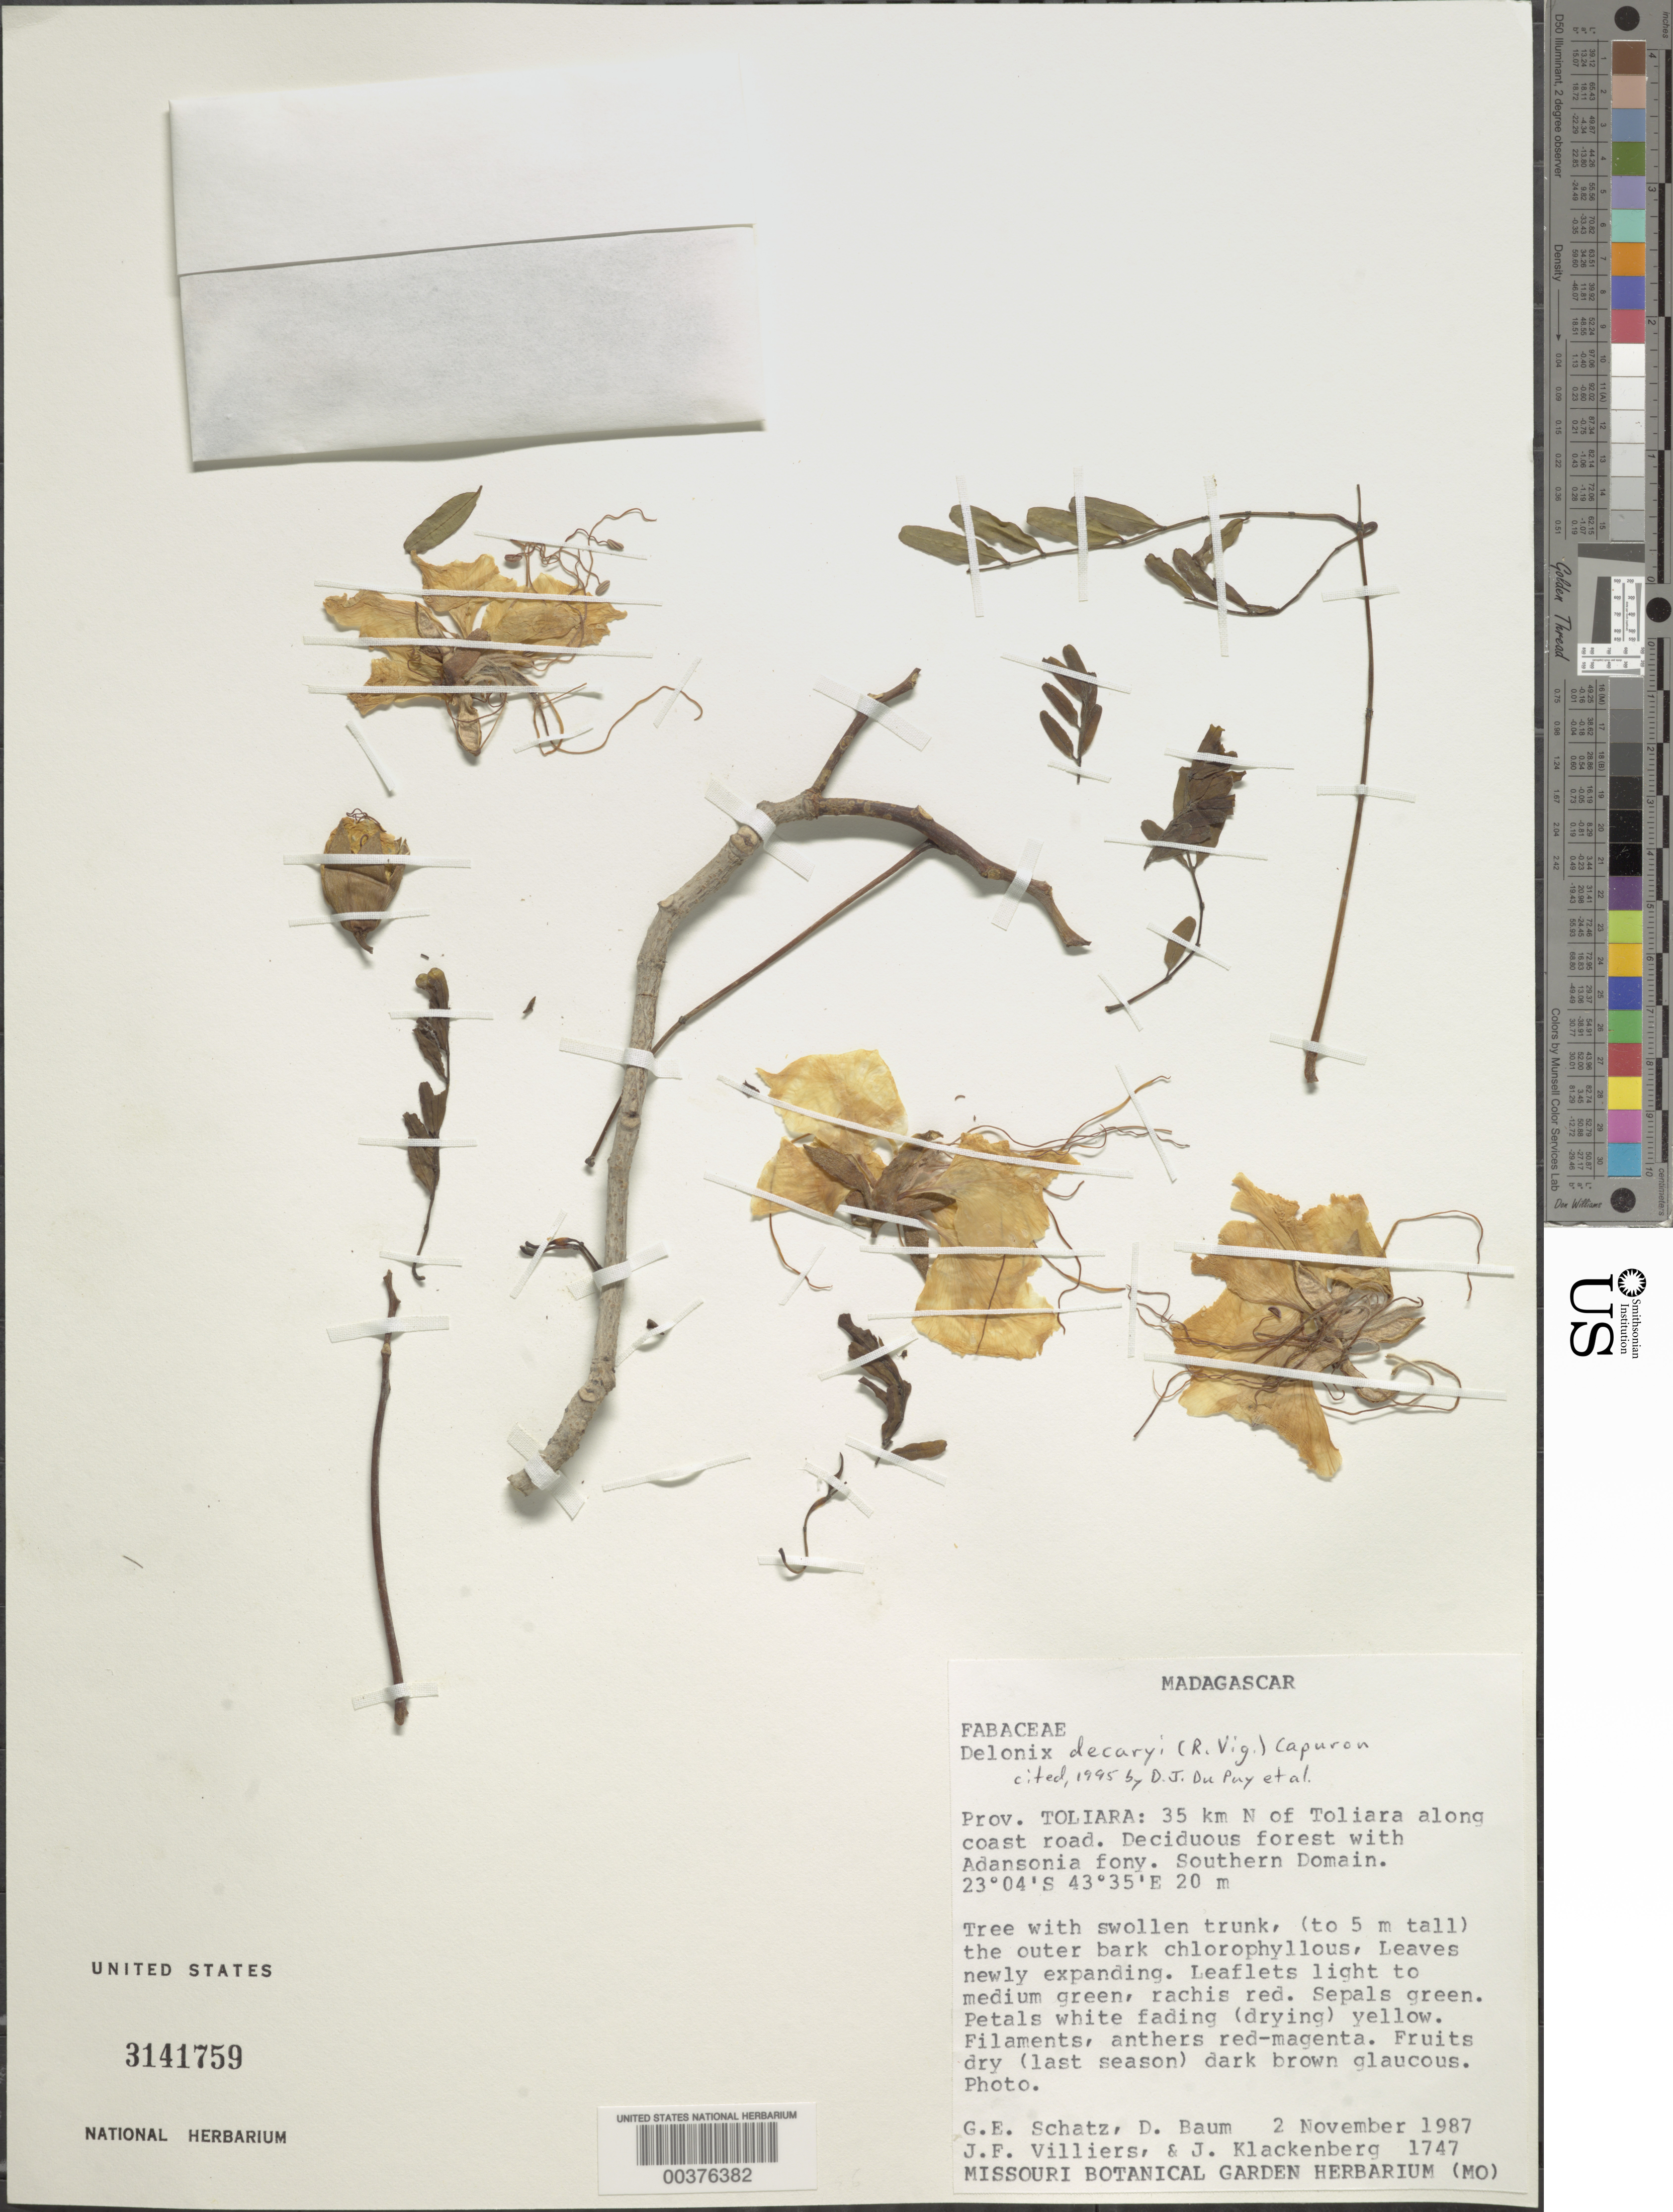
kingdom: Plantae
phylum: Tracheophyta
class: Magnoliopsida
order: Fabales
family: Fabaceae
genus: Delonix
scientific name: Delonix decaryi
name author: (R. Vig.) Capuron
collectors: G. Schatz, D. Baum, J. Villiers & J. Klackenberg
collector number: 1747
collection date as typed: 02 Nov 1987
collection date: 1987-11-02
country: Madagascar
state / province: Atsimo-Andrefana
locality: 35 km n of toliara along coast road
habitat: Deciduous forest; southern domain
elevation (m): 20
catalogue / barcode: US 3141759